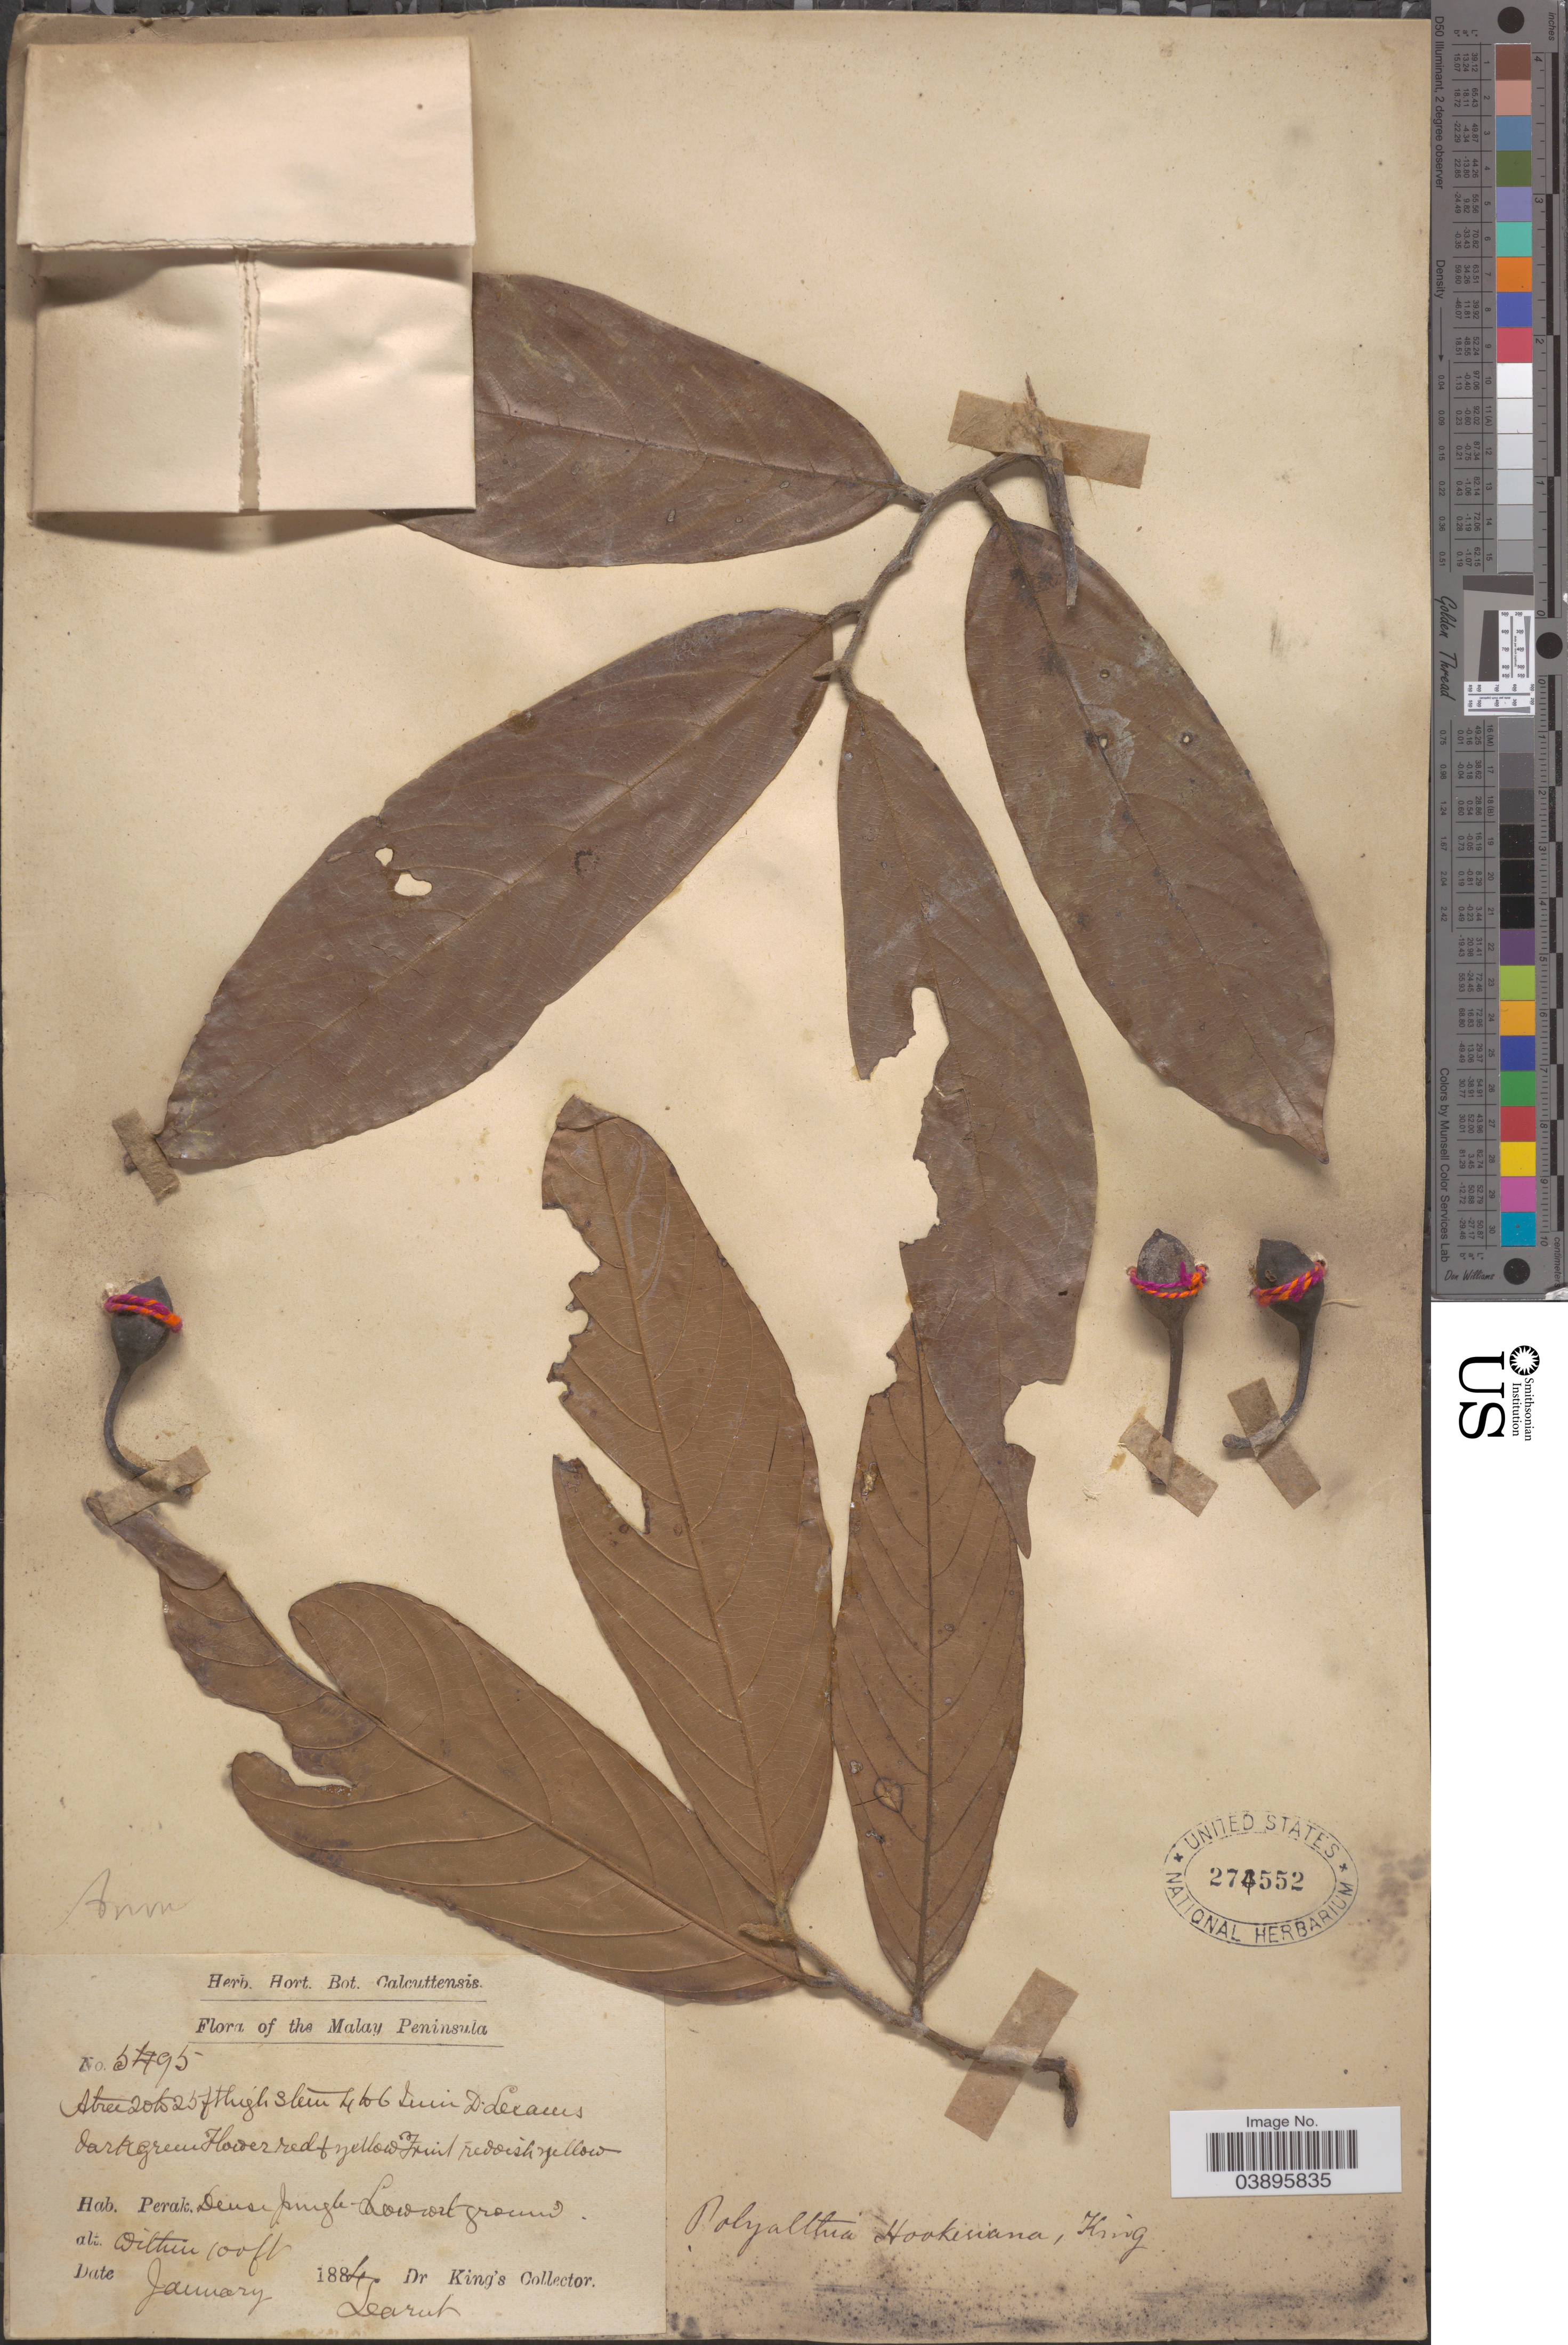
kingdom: Plantae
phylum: Tracheophyta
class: Magnoliopsida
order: Magnoliales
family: Annonaceae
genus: Polyalthia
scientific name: Polyalthia hookeriana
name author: King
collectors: Dr. King's collector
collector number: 5495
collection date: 1884-01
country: Malaysia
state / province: Perak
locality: The Malay Peninsula. Larut.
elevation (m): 30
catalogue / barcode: US 274552